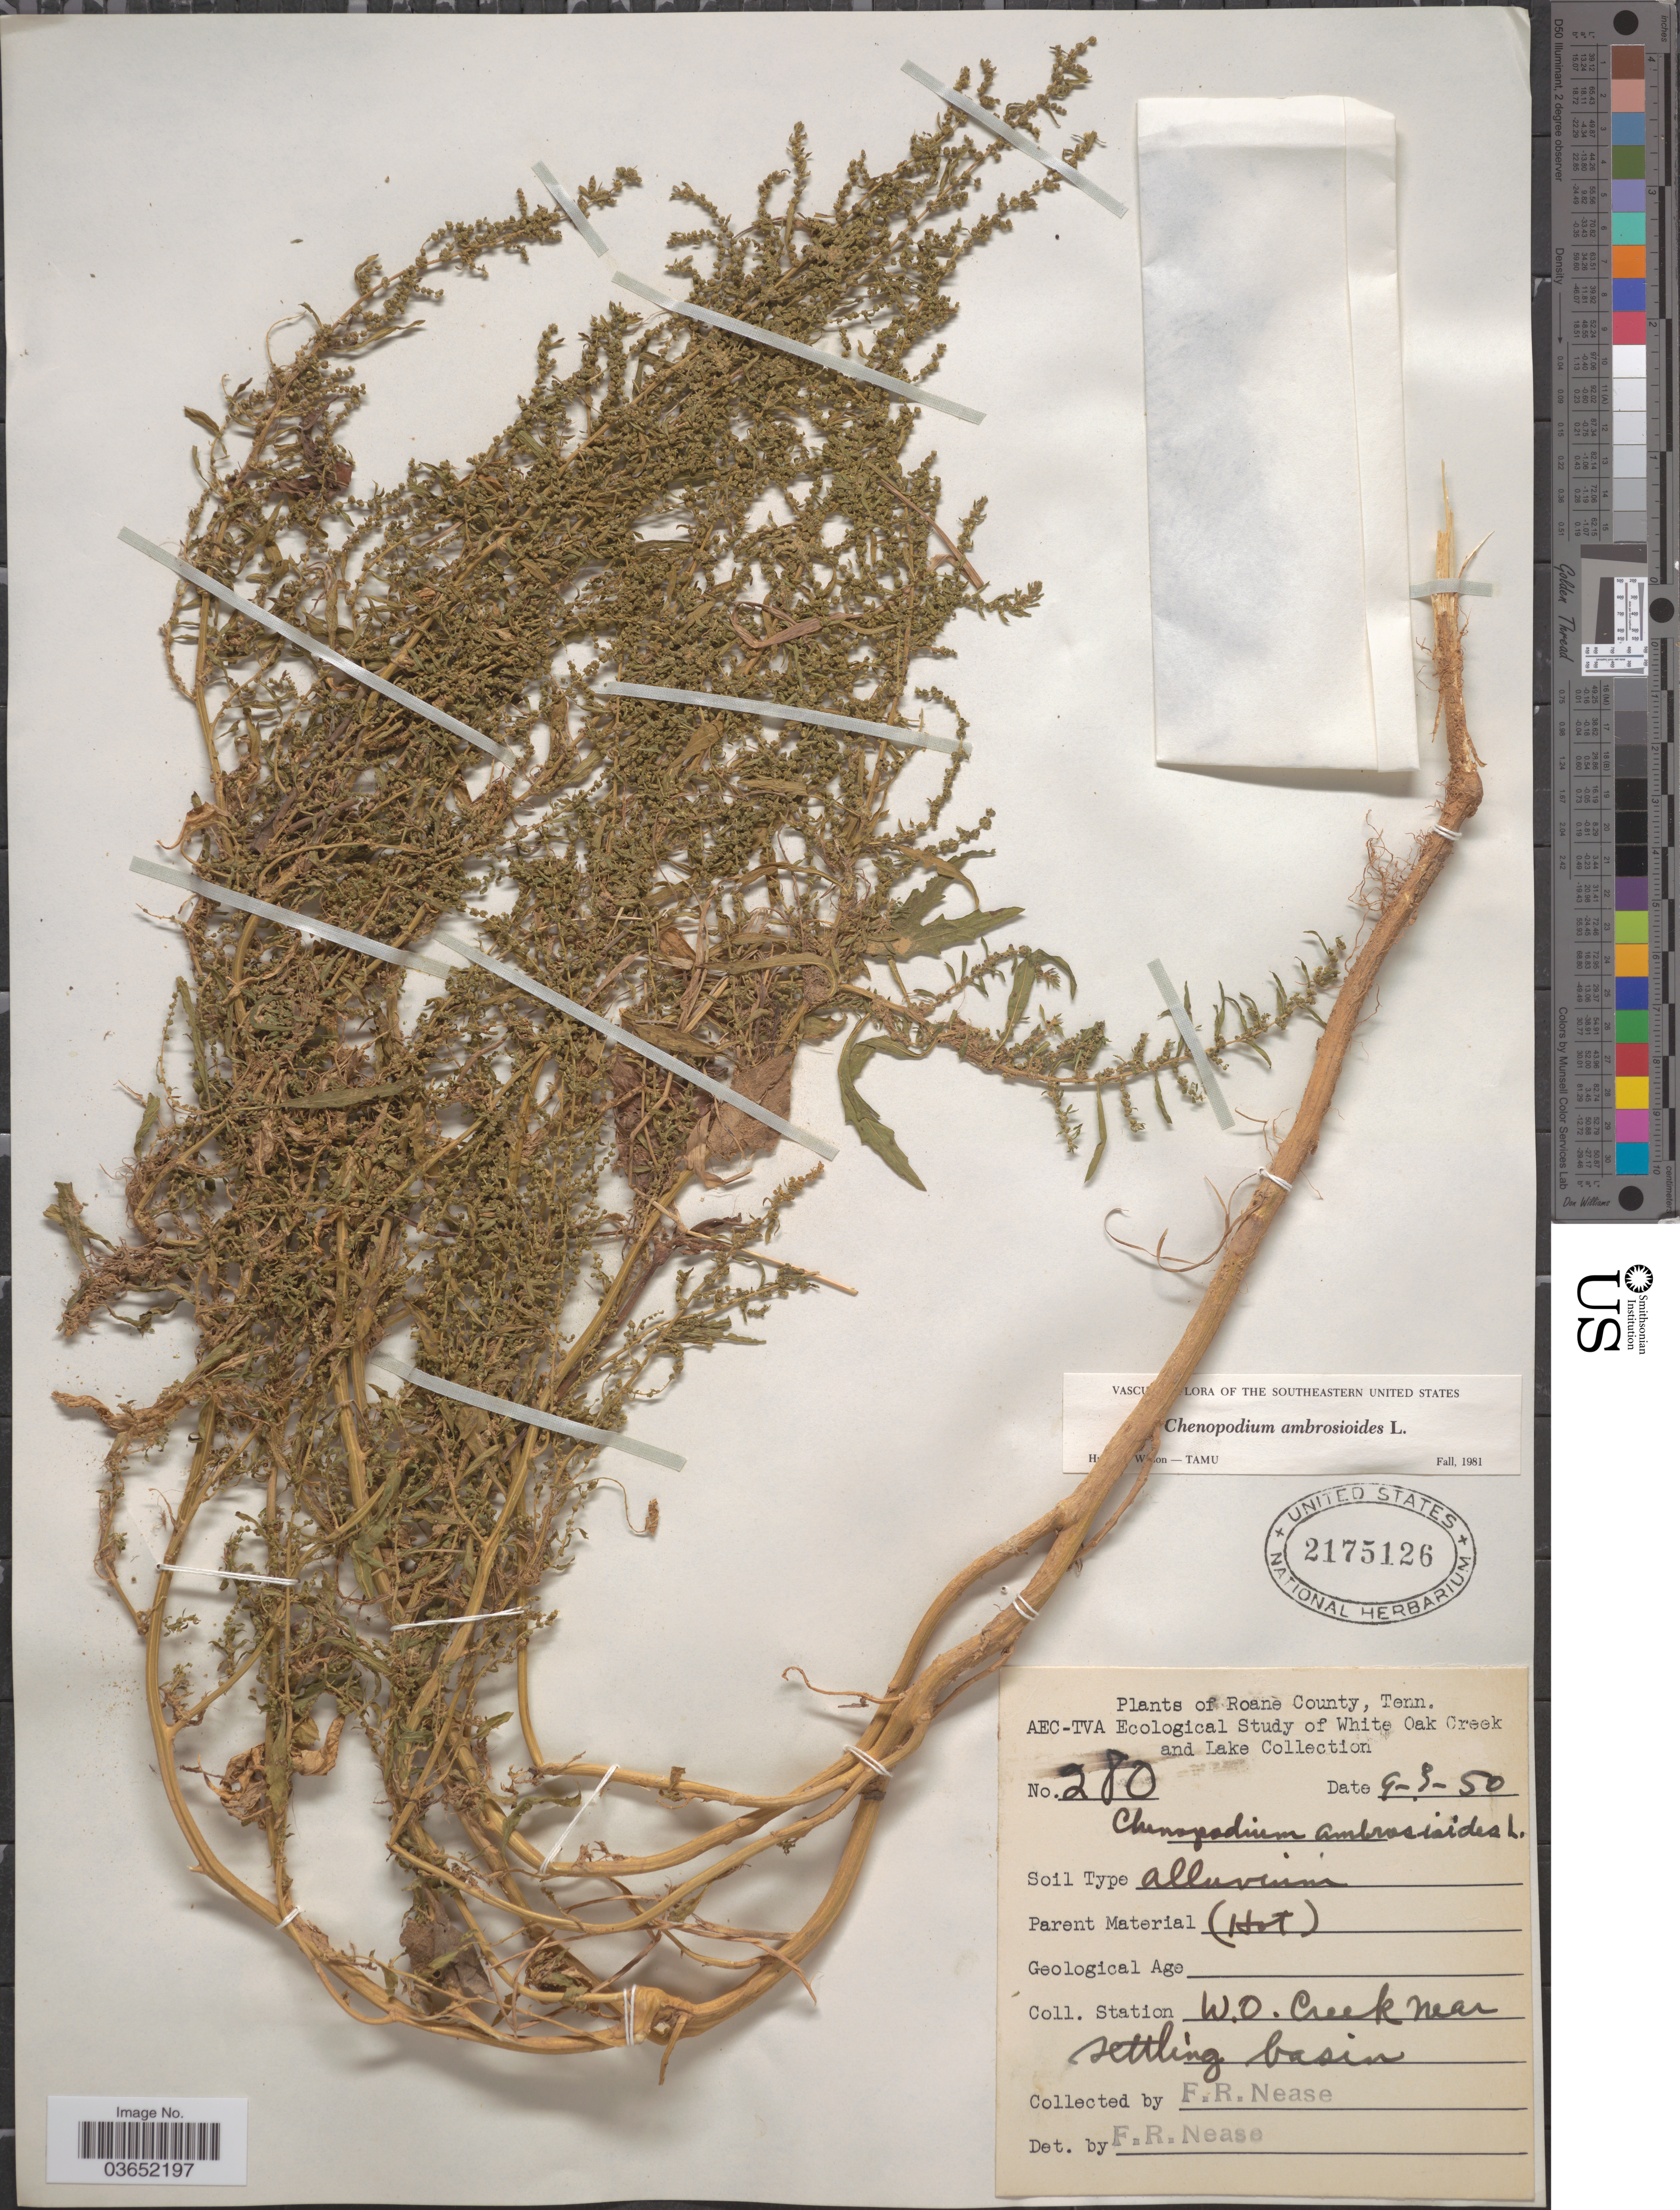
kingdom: Plantae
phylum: Tracheophyta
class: Magnoliopsida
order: Caryophyllales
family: Amaranthaceae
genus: Chenopodium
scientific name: Chenopodium ambrosioides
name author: L.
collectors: F. Nease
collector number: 280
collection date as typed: Transcribed d/m/y: 3/9/50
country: United States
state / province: Tennessee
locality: Roane County. Station W.O. Creek near Settling basin.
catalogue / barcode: US 2175126